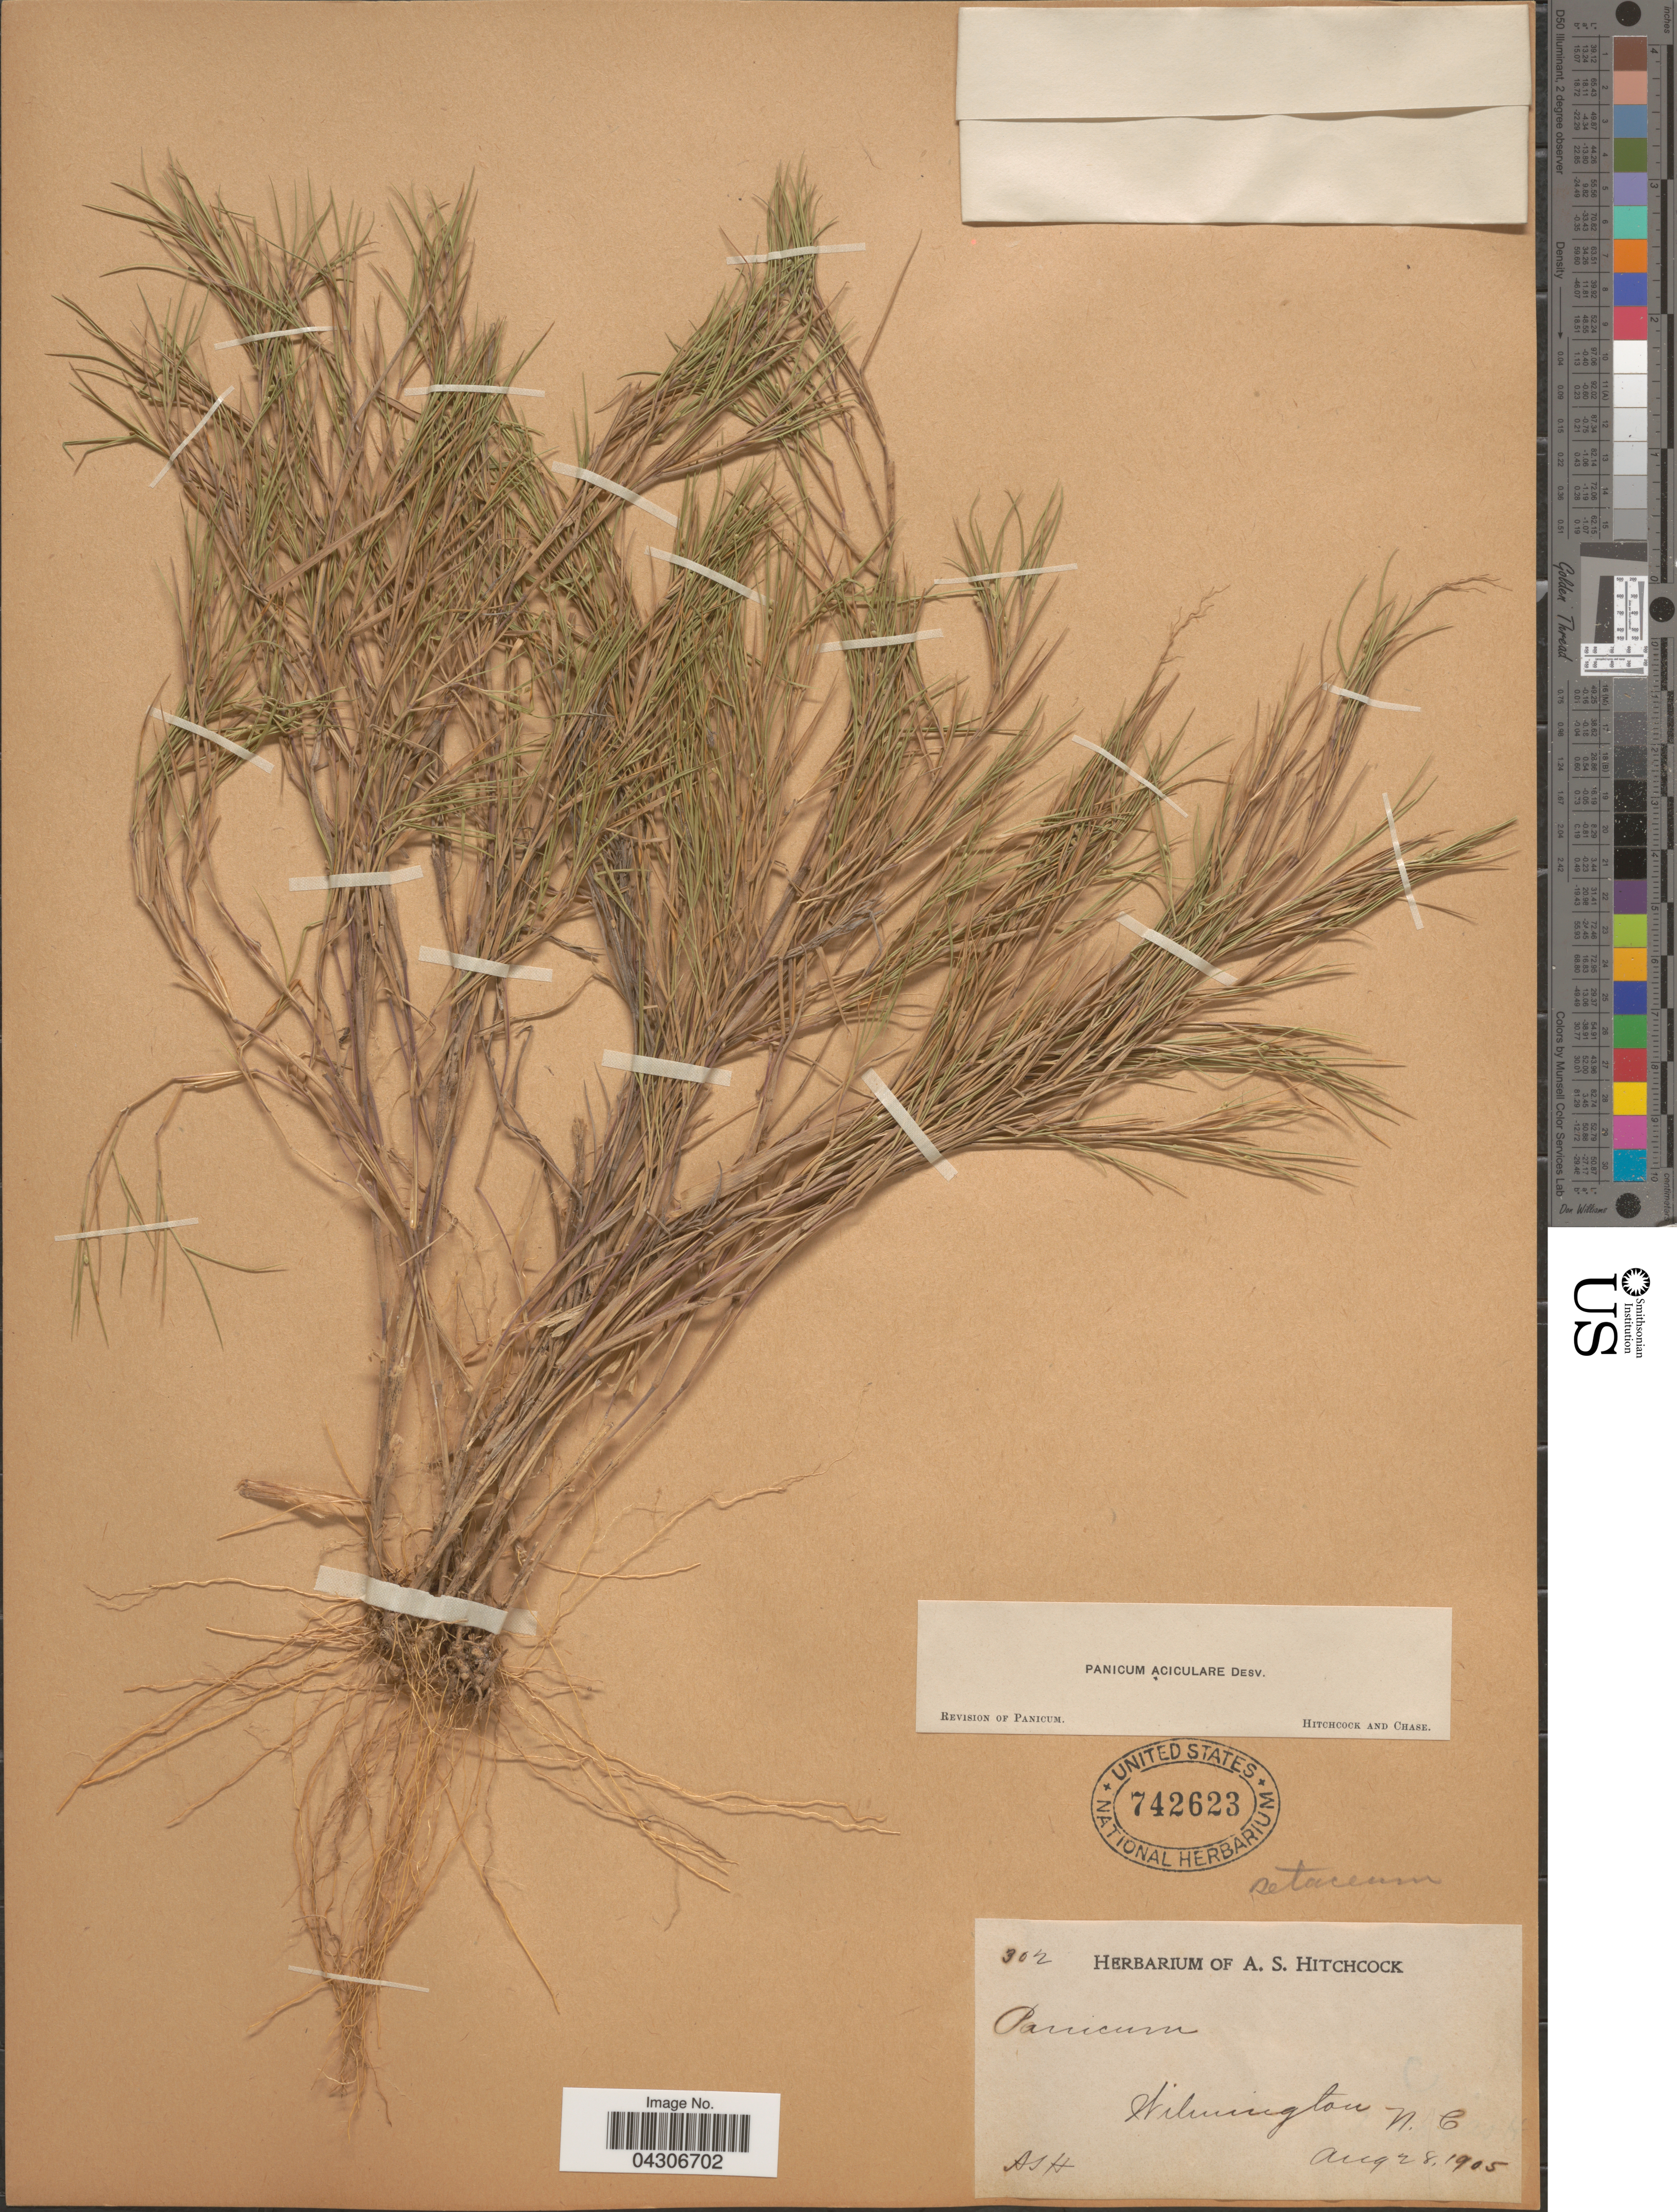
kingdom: Plantae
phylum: Tracheophyta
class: Liliopsida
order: Poales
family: Poaceae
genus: Dichanthelium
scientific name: Dichanthelium aciculare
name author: (Desv. ex Poir.) Gould & C.A. Clark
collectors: A. S. Hitchcock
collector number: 302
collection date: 1905-08-28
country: United States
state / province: North Carolina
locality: Wilmington.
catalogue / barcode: US 742623